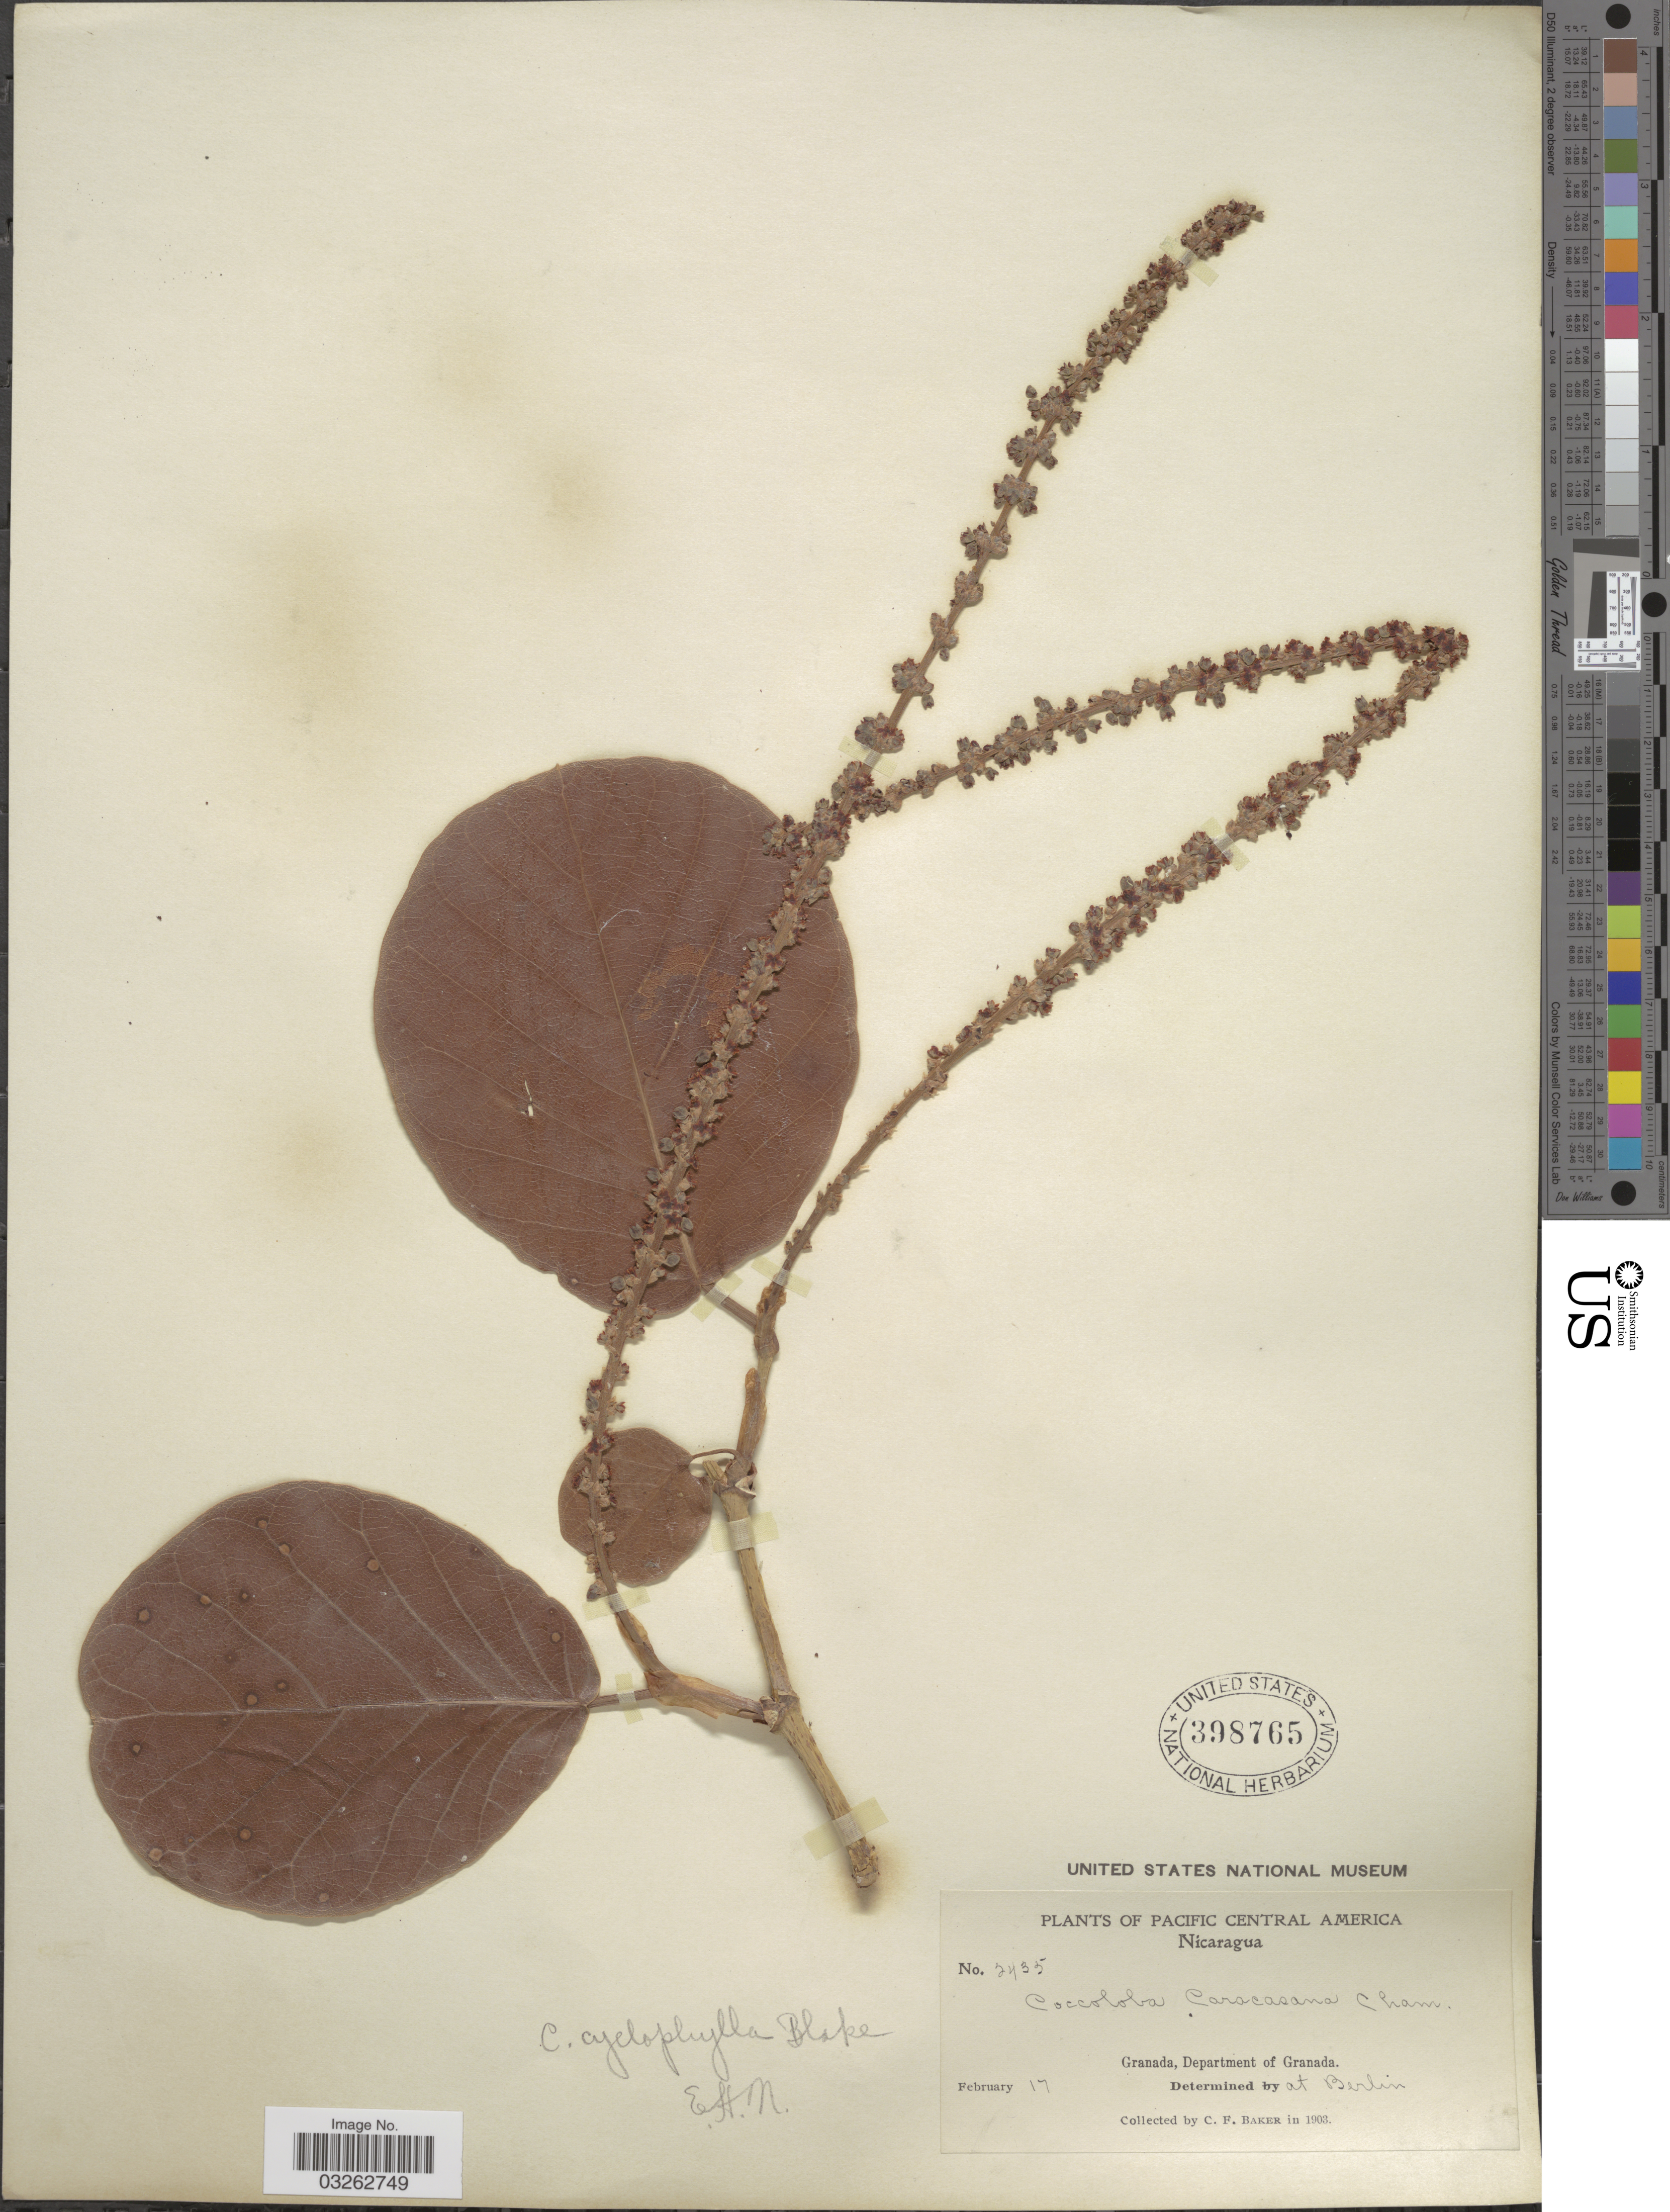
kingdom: Plantae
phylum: Tracheophyta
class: Magnoliopsida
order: Caryophyllales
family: Polygonaceae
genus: Coccoloba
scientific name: Coccoloba cyclophylla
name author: S.F. Blake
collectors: C. F. Baker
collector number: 2435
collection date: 1903-02-17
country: Nicaragua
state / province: Granada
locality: Pacific Central America. Granada, Department of Granada.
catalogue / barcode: US 398765